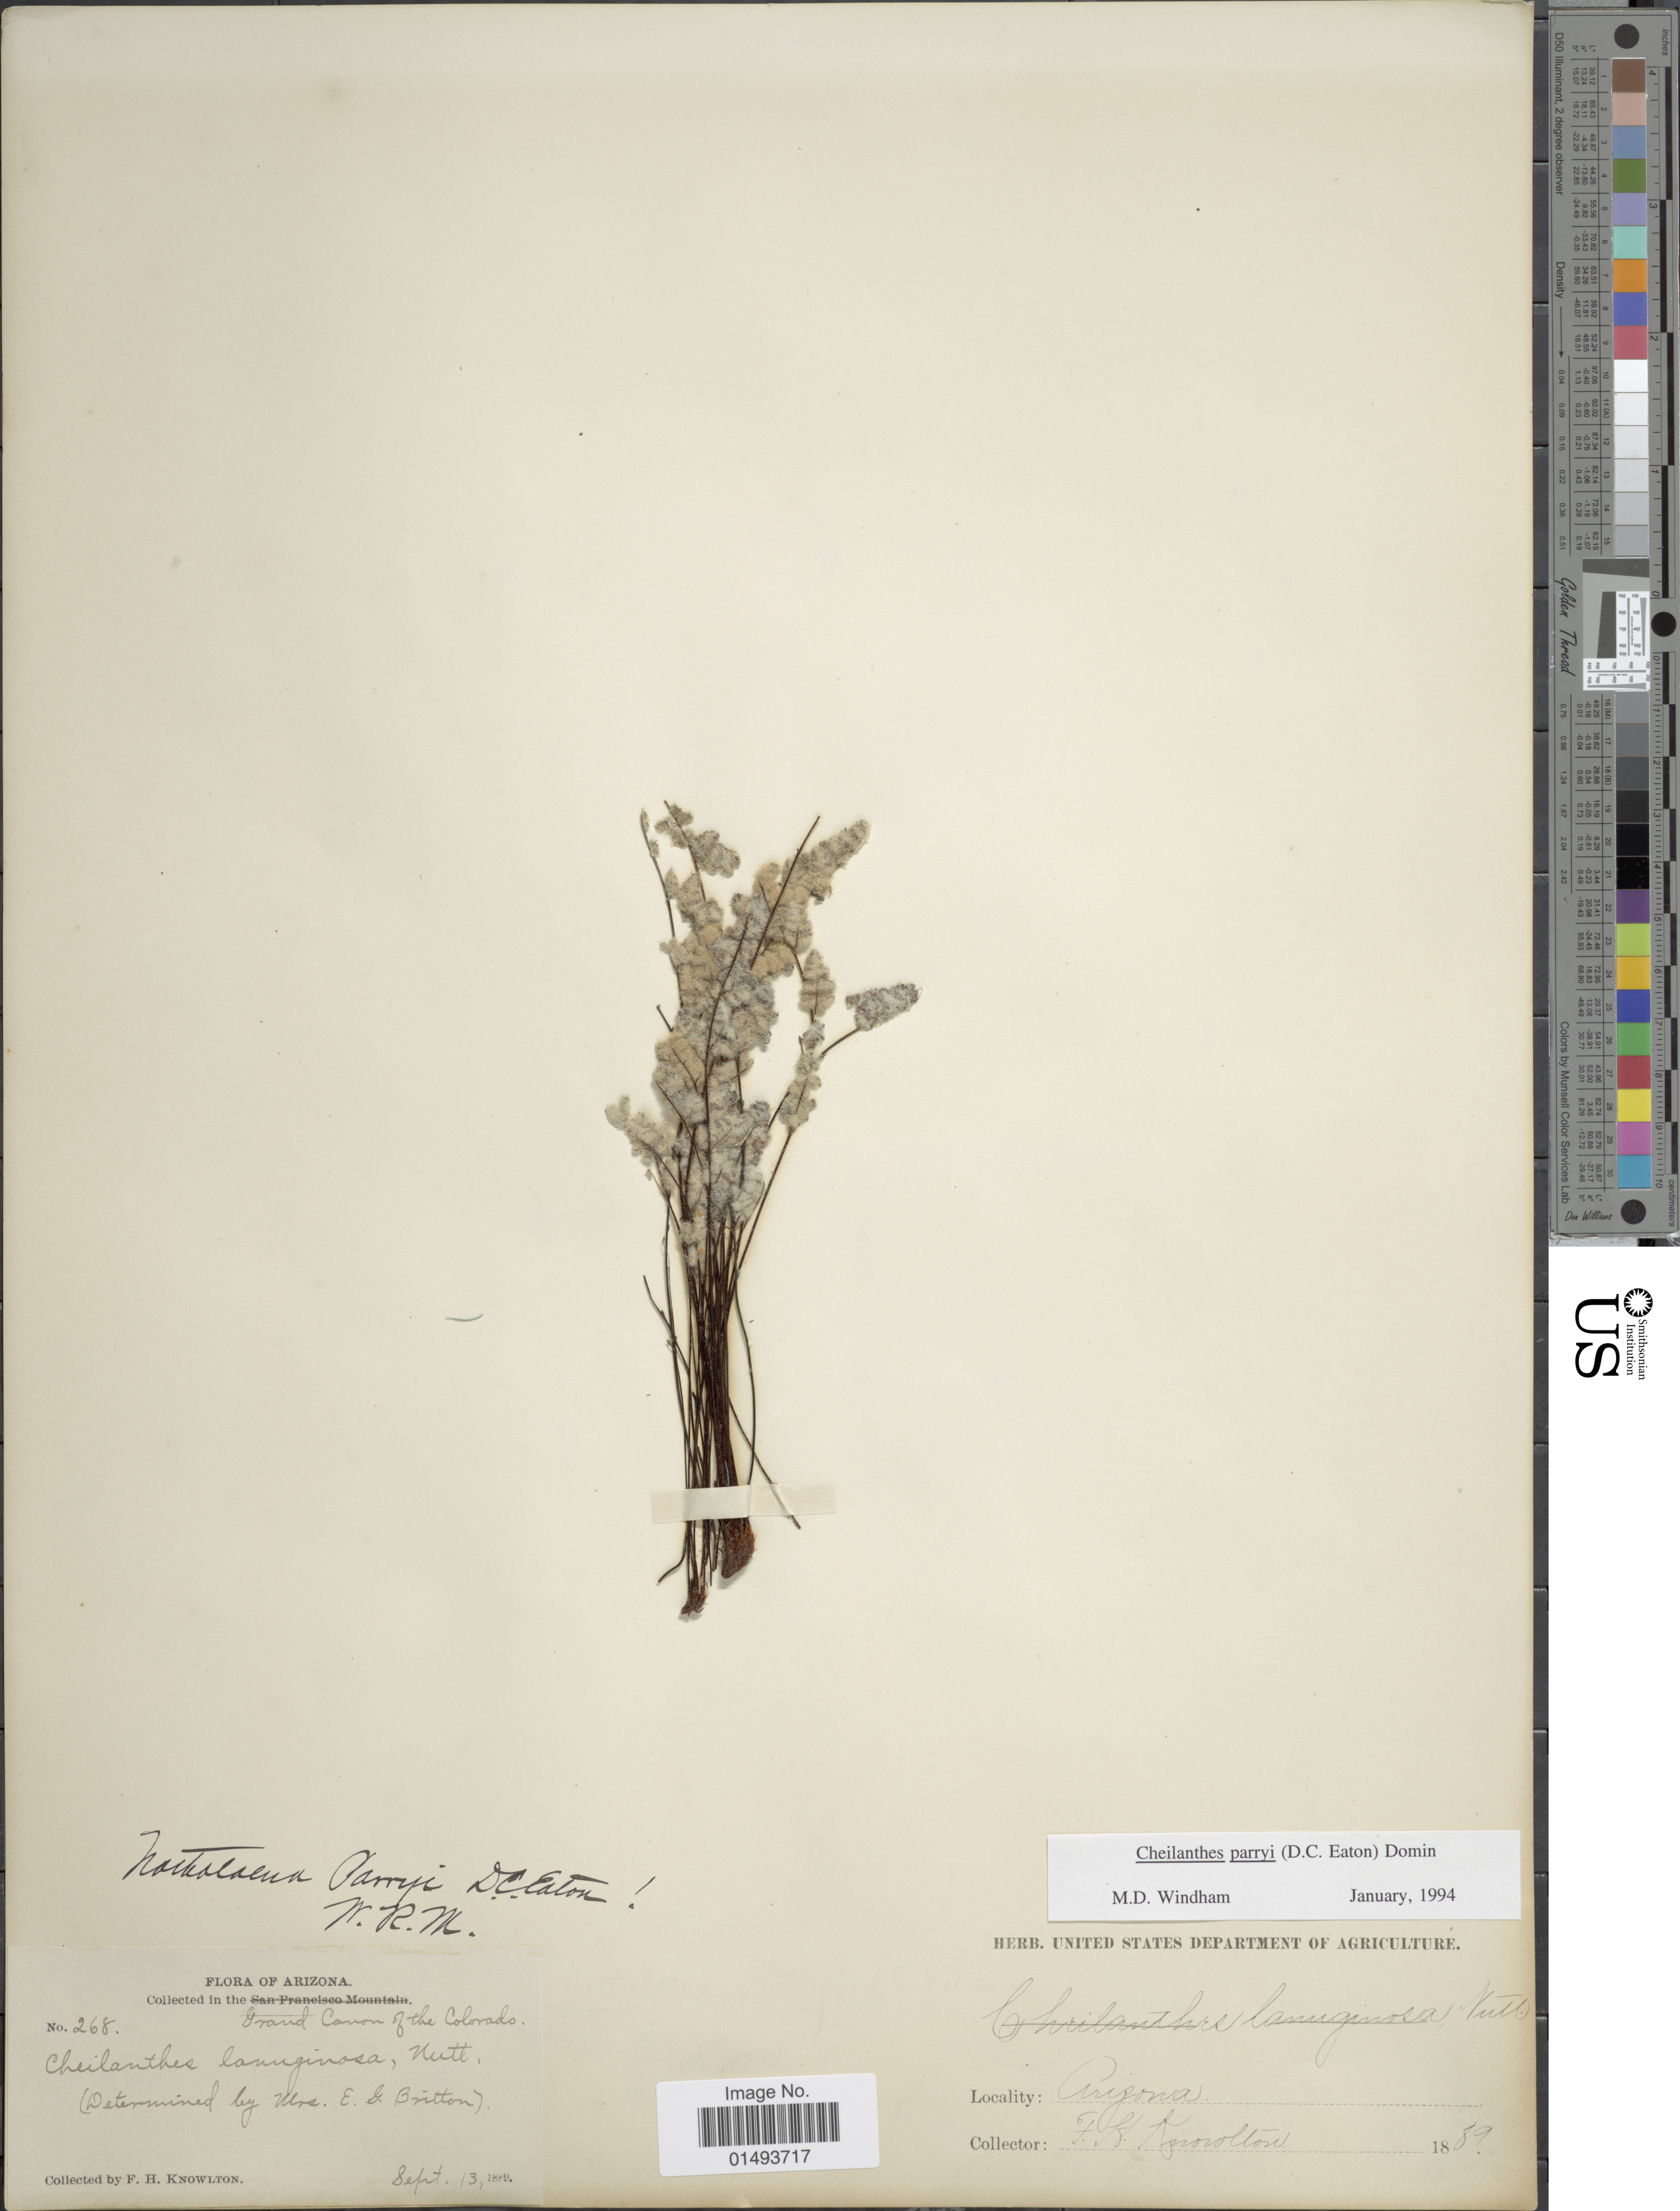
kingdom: Plantae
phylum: Tracheophyta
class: Polypodiopsida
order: Polypodiales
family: Pteridaceae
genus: Myriopteris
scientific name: Myriopteris parryi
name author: (D.C. Eaton) Grusz & Windham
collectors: F. H. Knowlton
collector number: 268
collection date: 1889-09-13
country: United States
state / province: Arizona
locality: Flora of Arizona, Grand Canyon of the Colorado